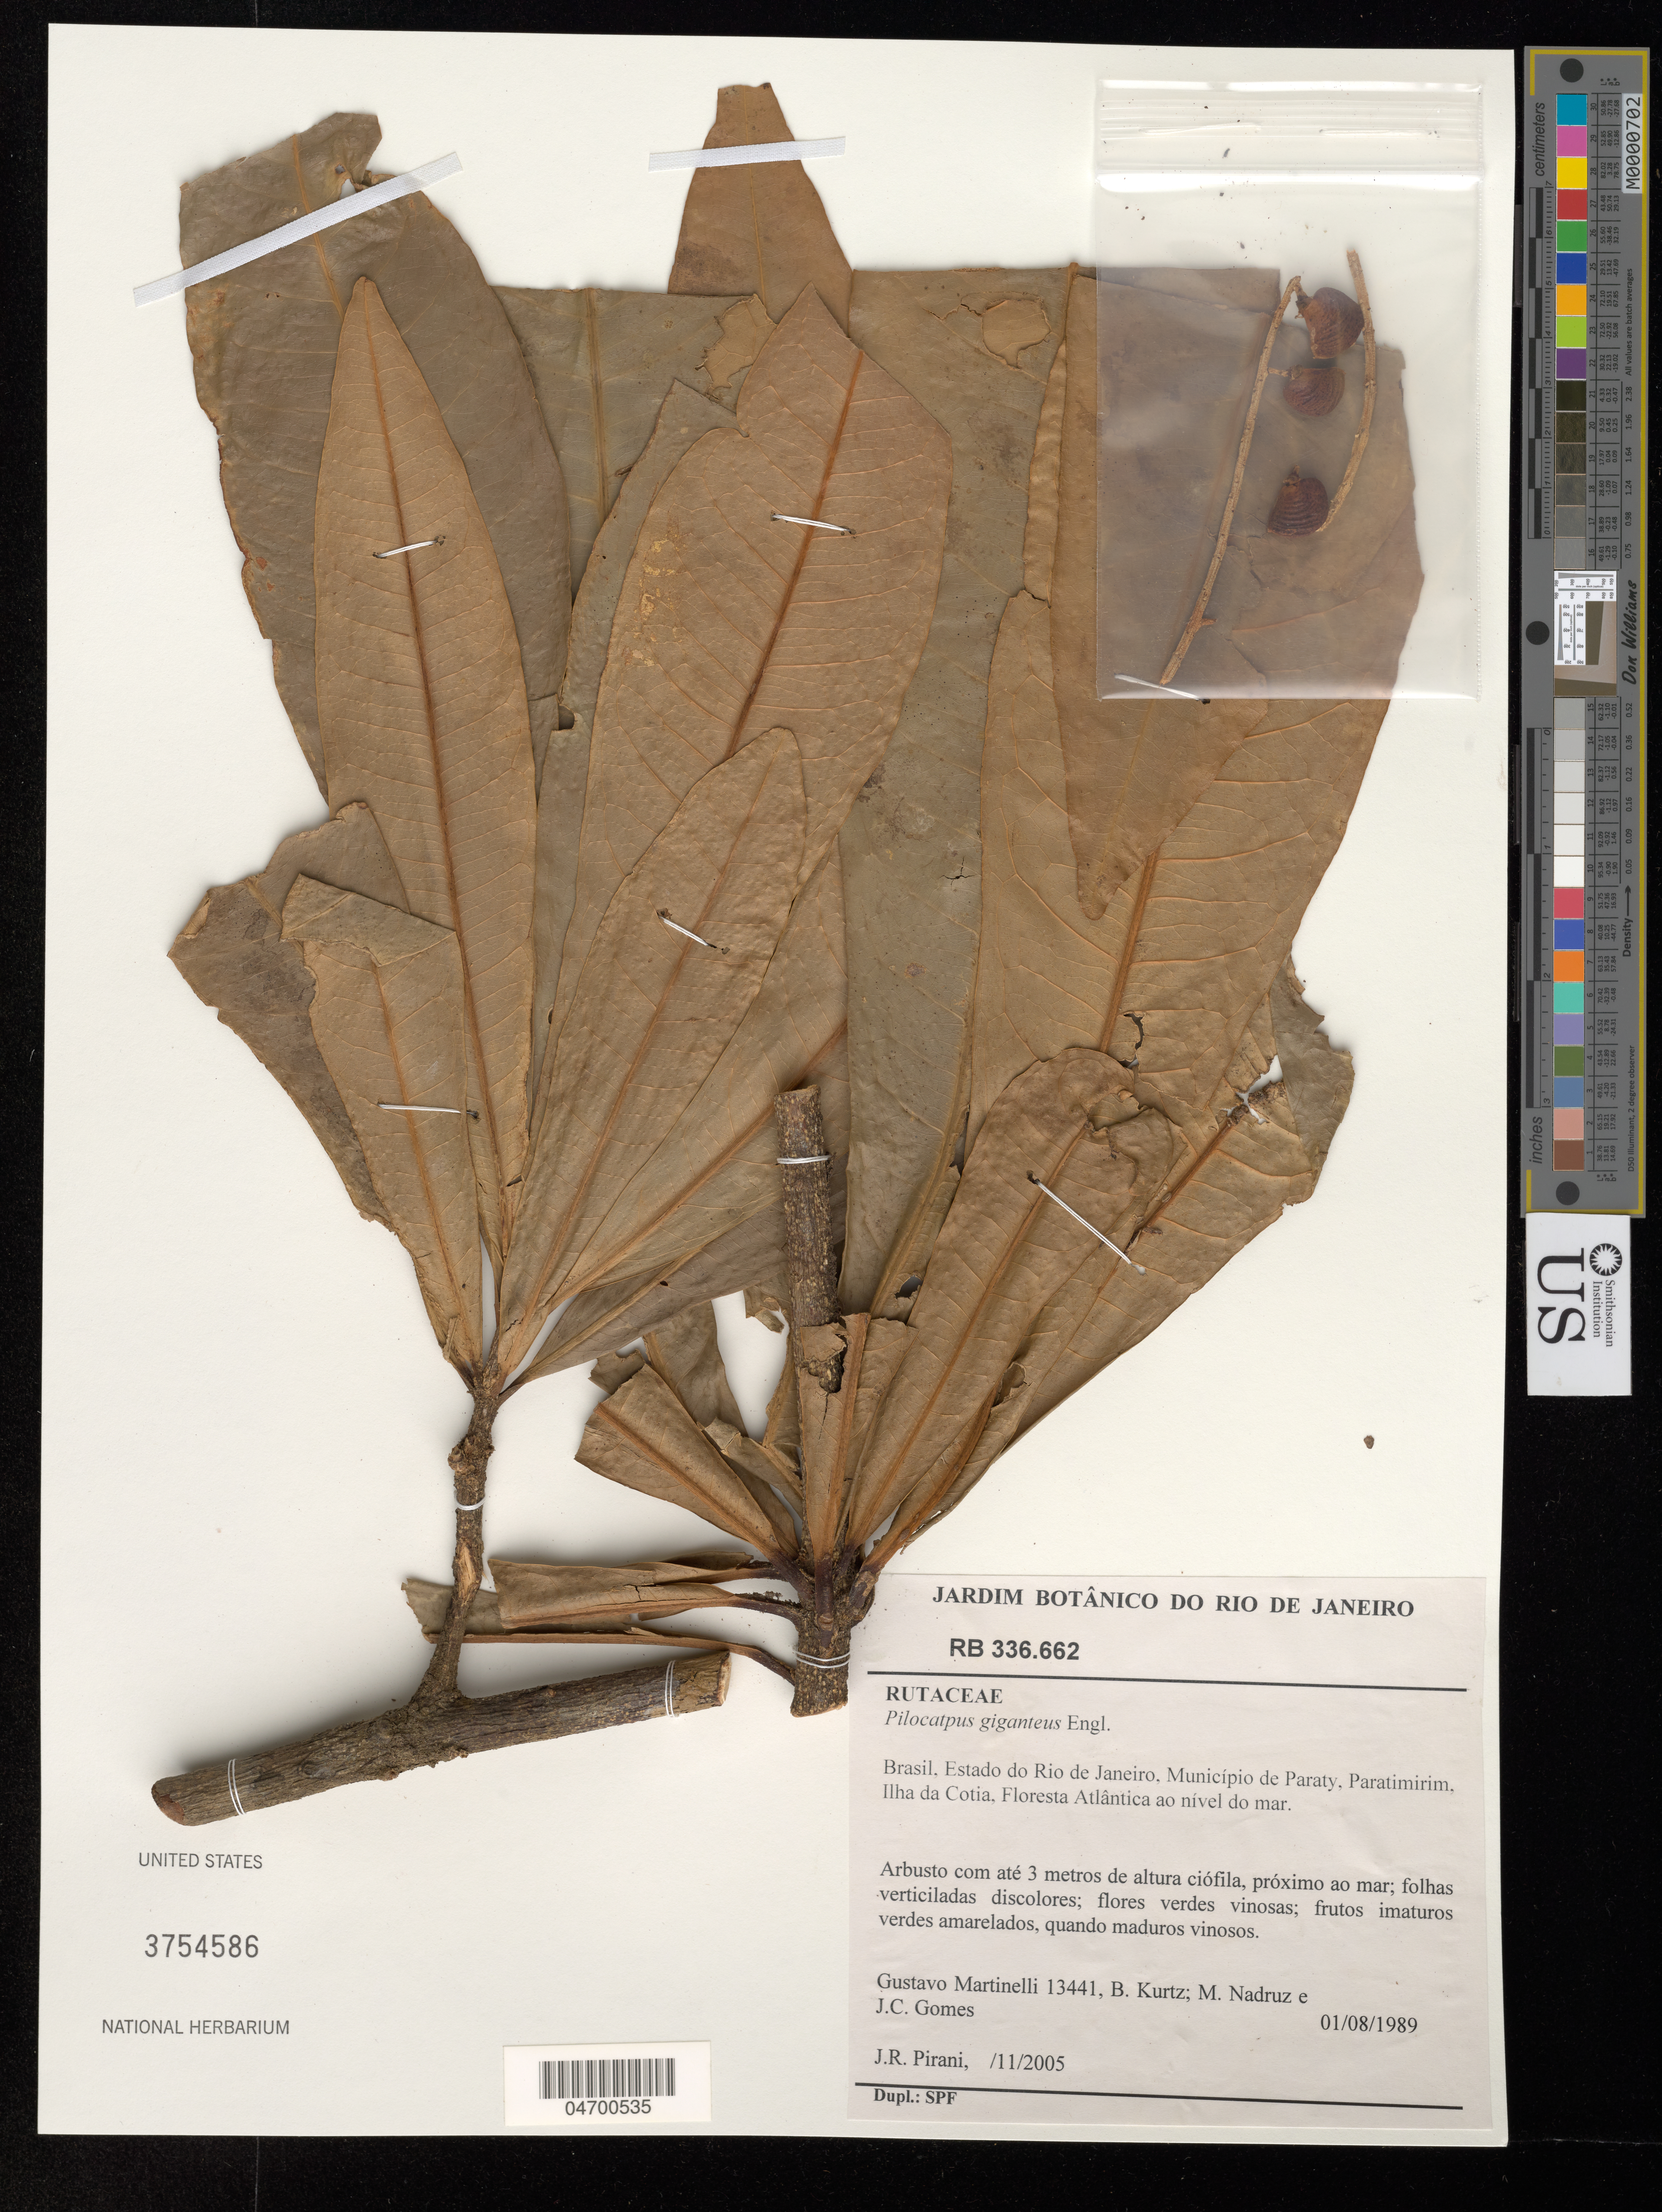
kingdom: Plantae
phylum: Tracheophyta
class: Magnoliopsida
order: Sapindales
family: Rutaceae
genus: Pilocarpus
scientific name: Pilocarpus giganteus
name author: Engl.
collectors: G. Martinelli, B. Kurtz, M. Nadruz & J. Gomes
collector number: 13441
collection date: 1989-08-01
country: Brazil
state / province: Rio de Janeiro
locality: Município de Paraty, Paratimirim, Ilha da Cotia, Floresta Atlântica ao nível do mar.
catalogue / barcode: US 3754585